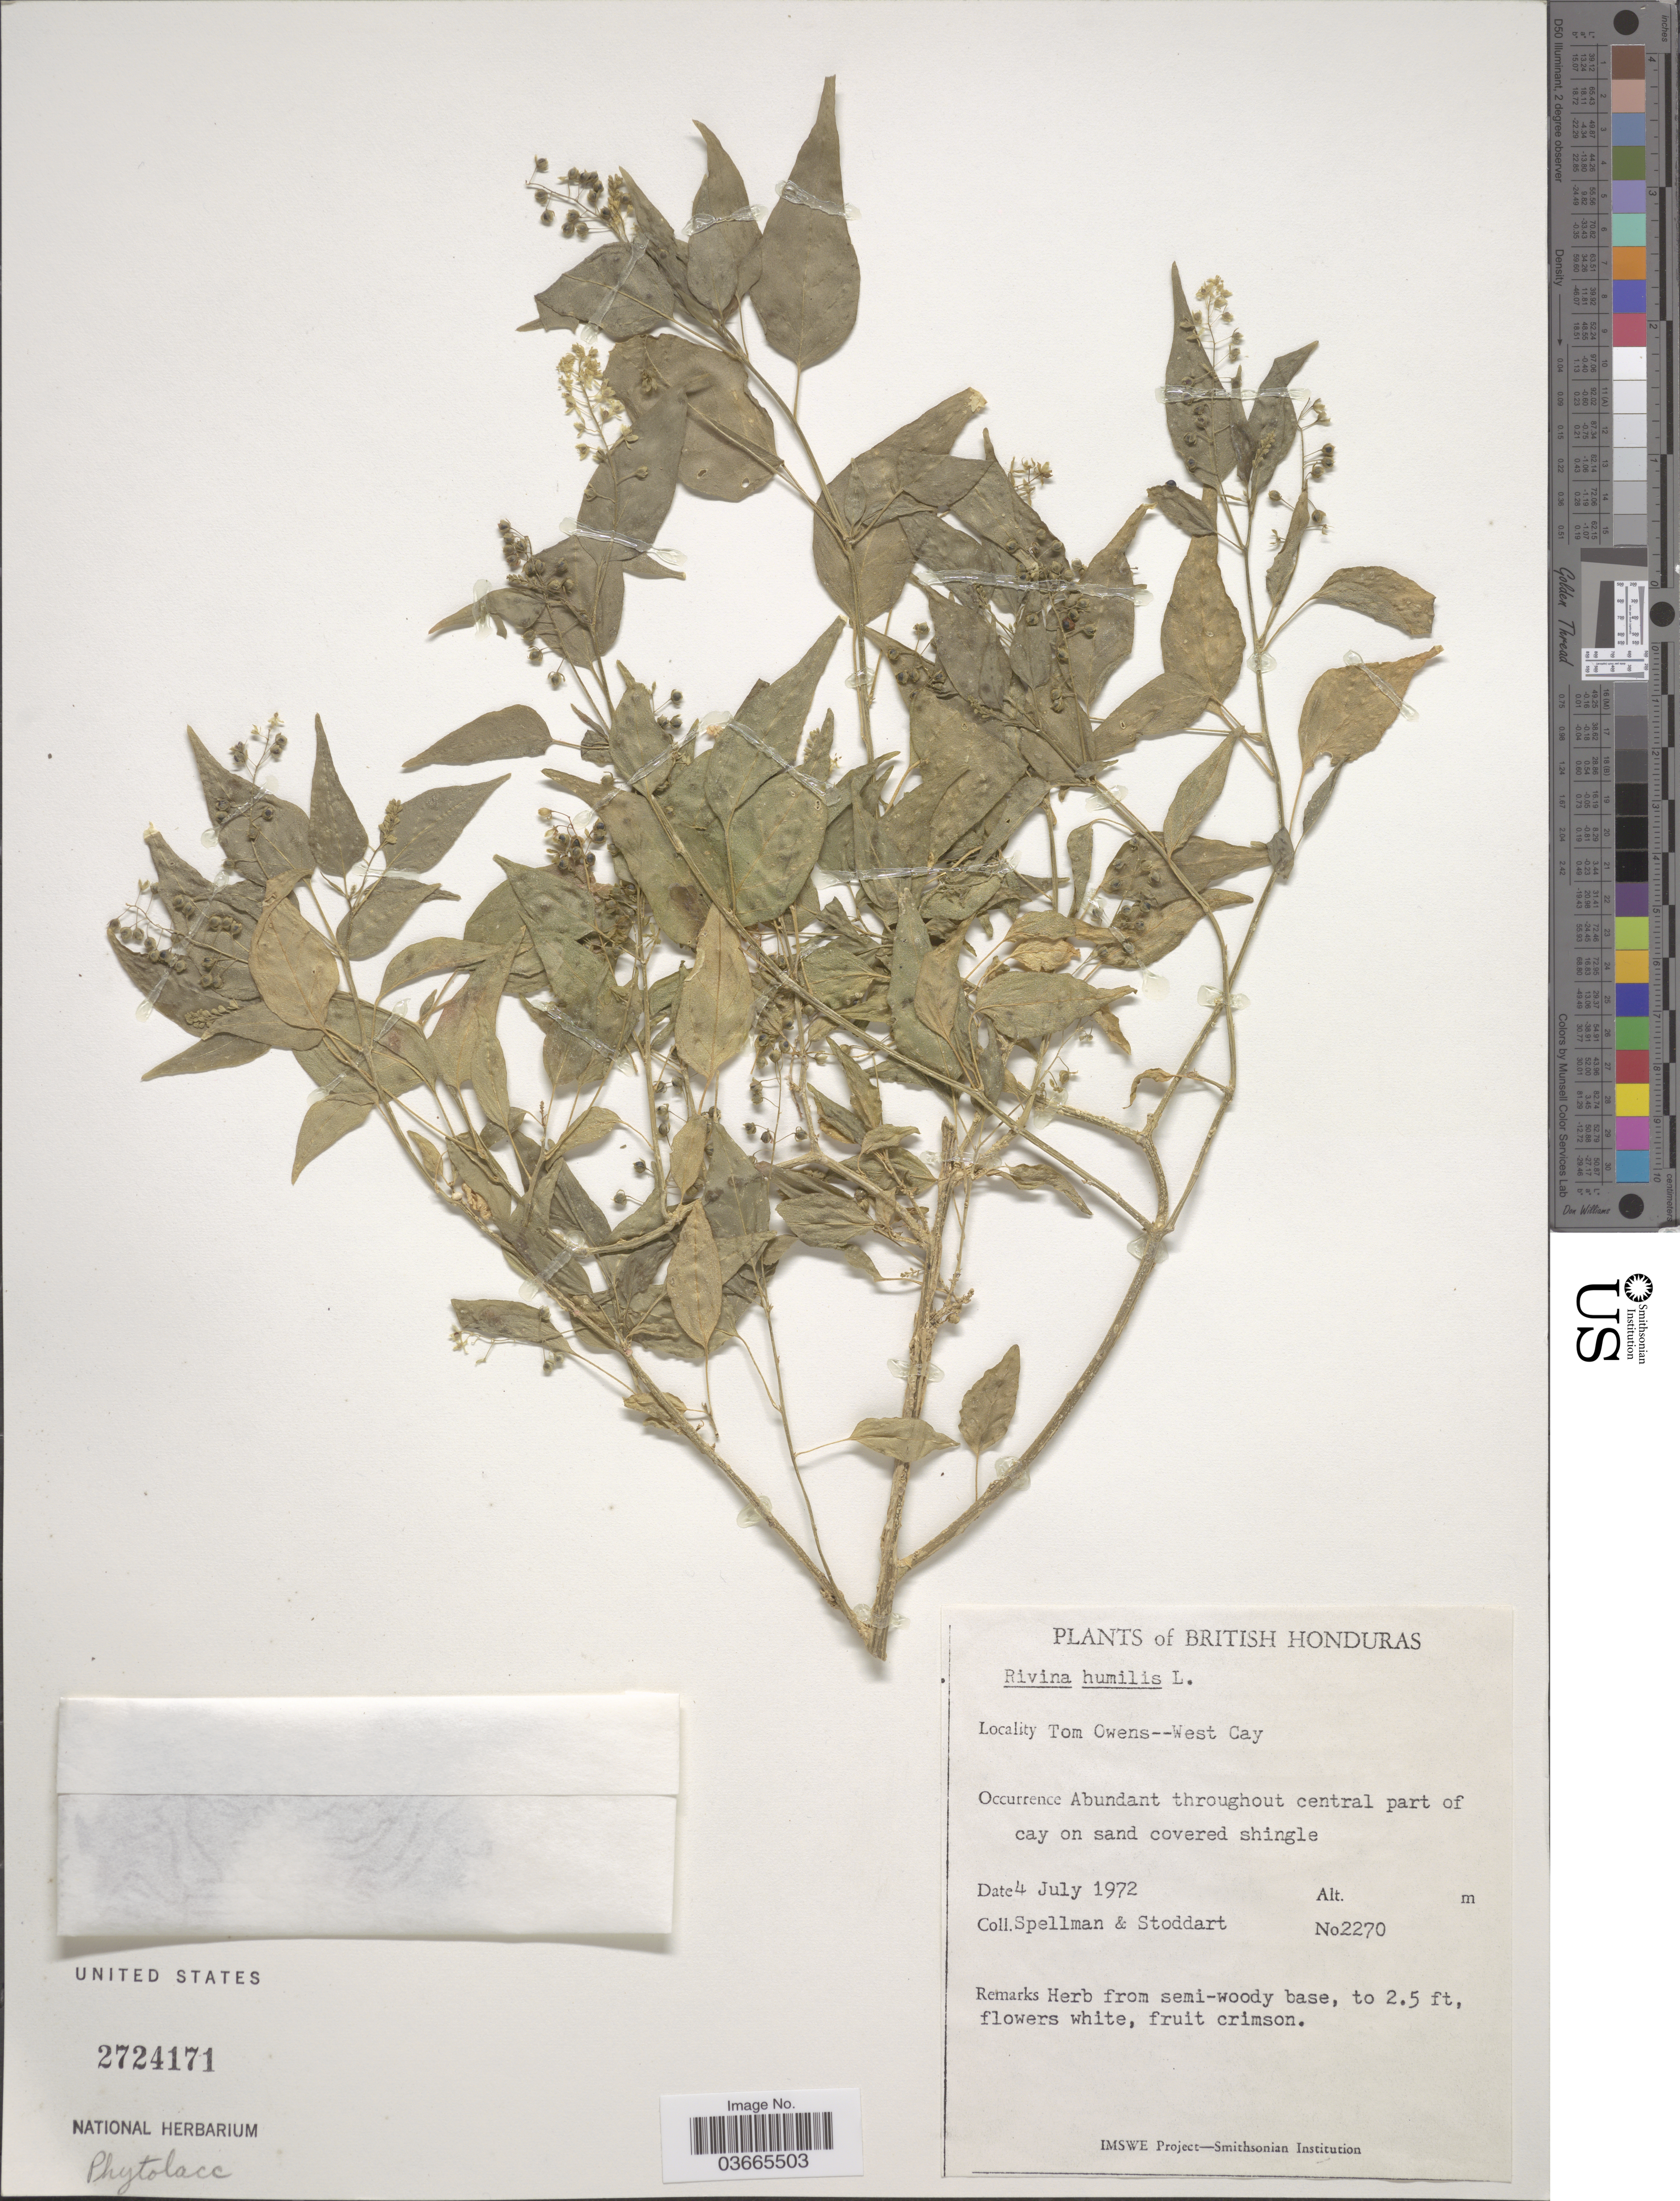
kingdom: Plantae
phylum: Tracheophyta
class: Magnoliopsida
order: Caryophyllales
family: Phytolaccaceae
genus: Rivina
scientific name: Rivina humilis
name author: L.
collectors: Spellman, -- & -. Stoddart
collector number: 2270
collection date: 1972-07-04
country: Belize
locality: British Honduras. Tom Owens--West Cay.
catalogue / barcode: US 2724171